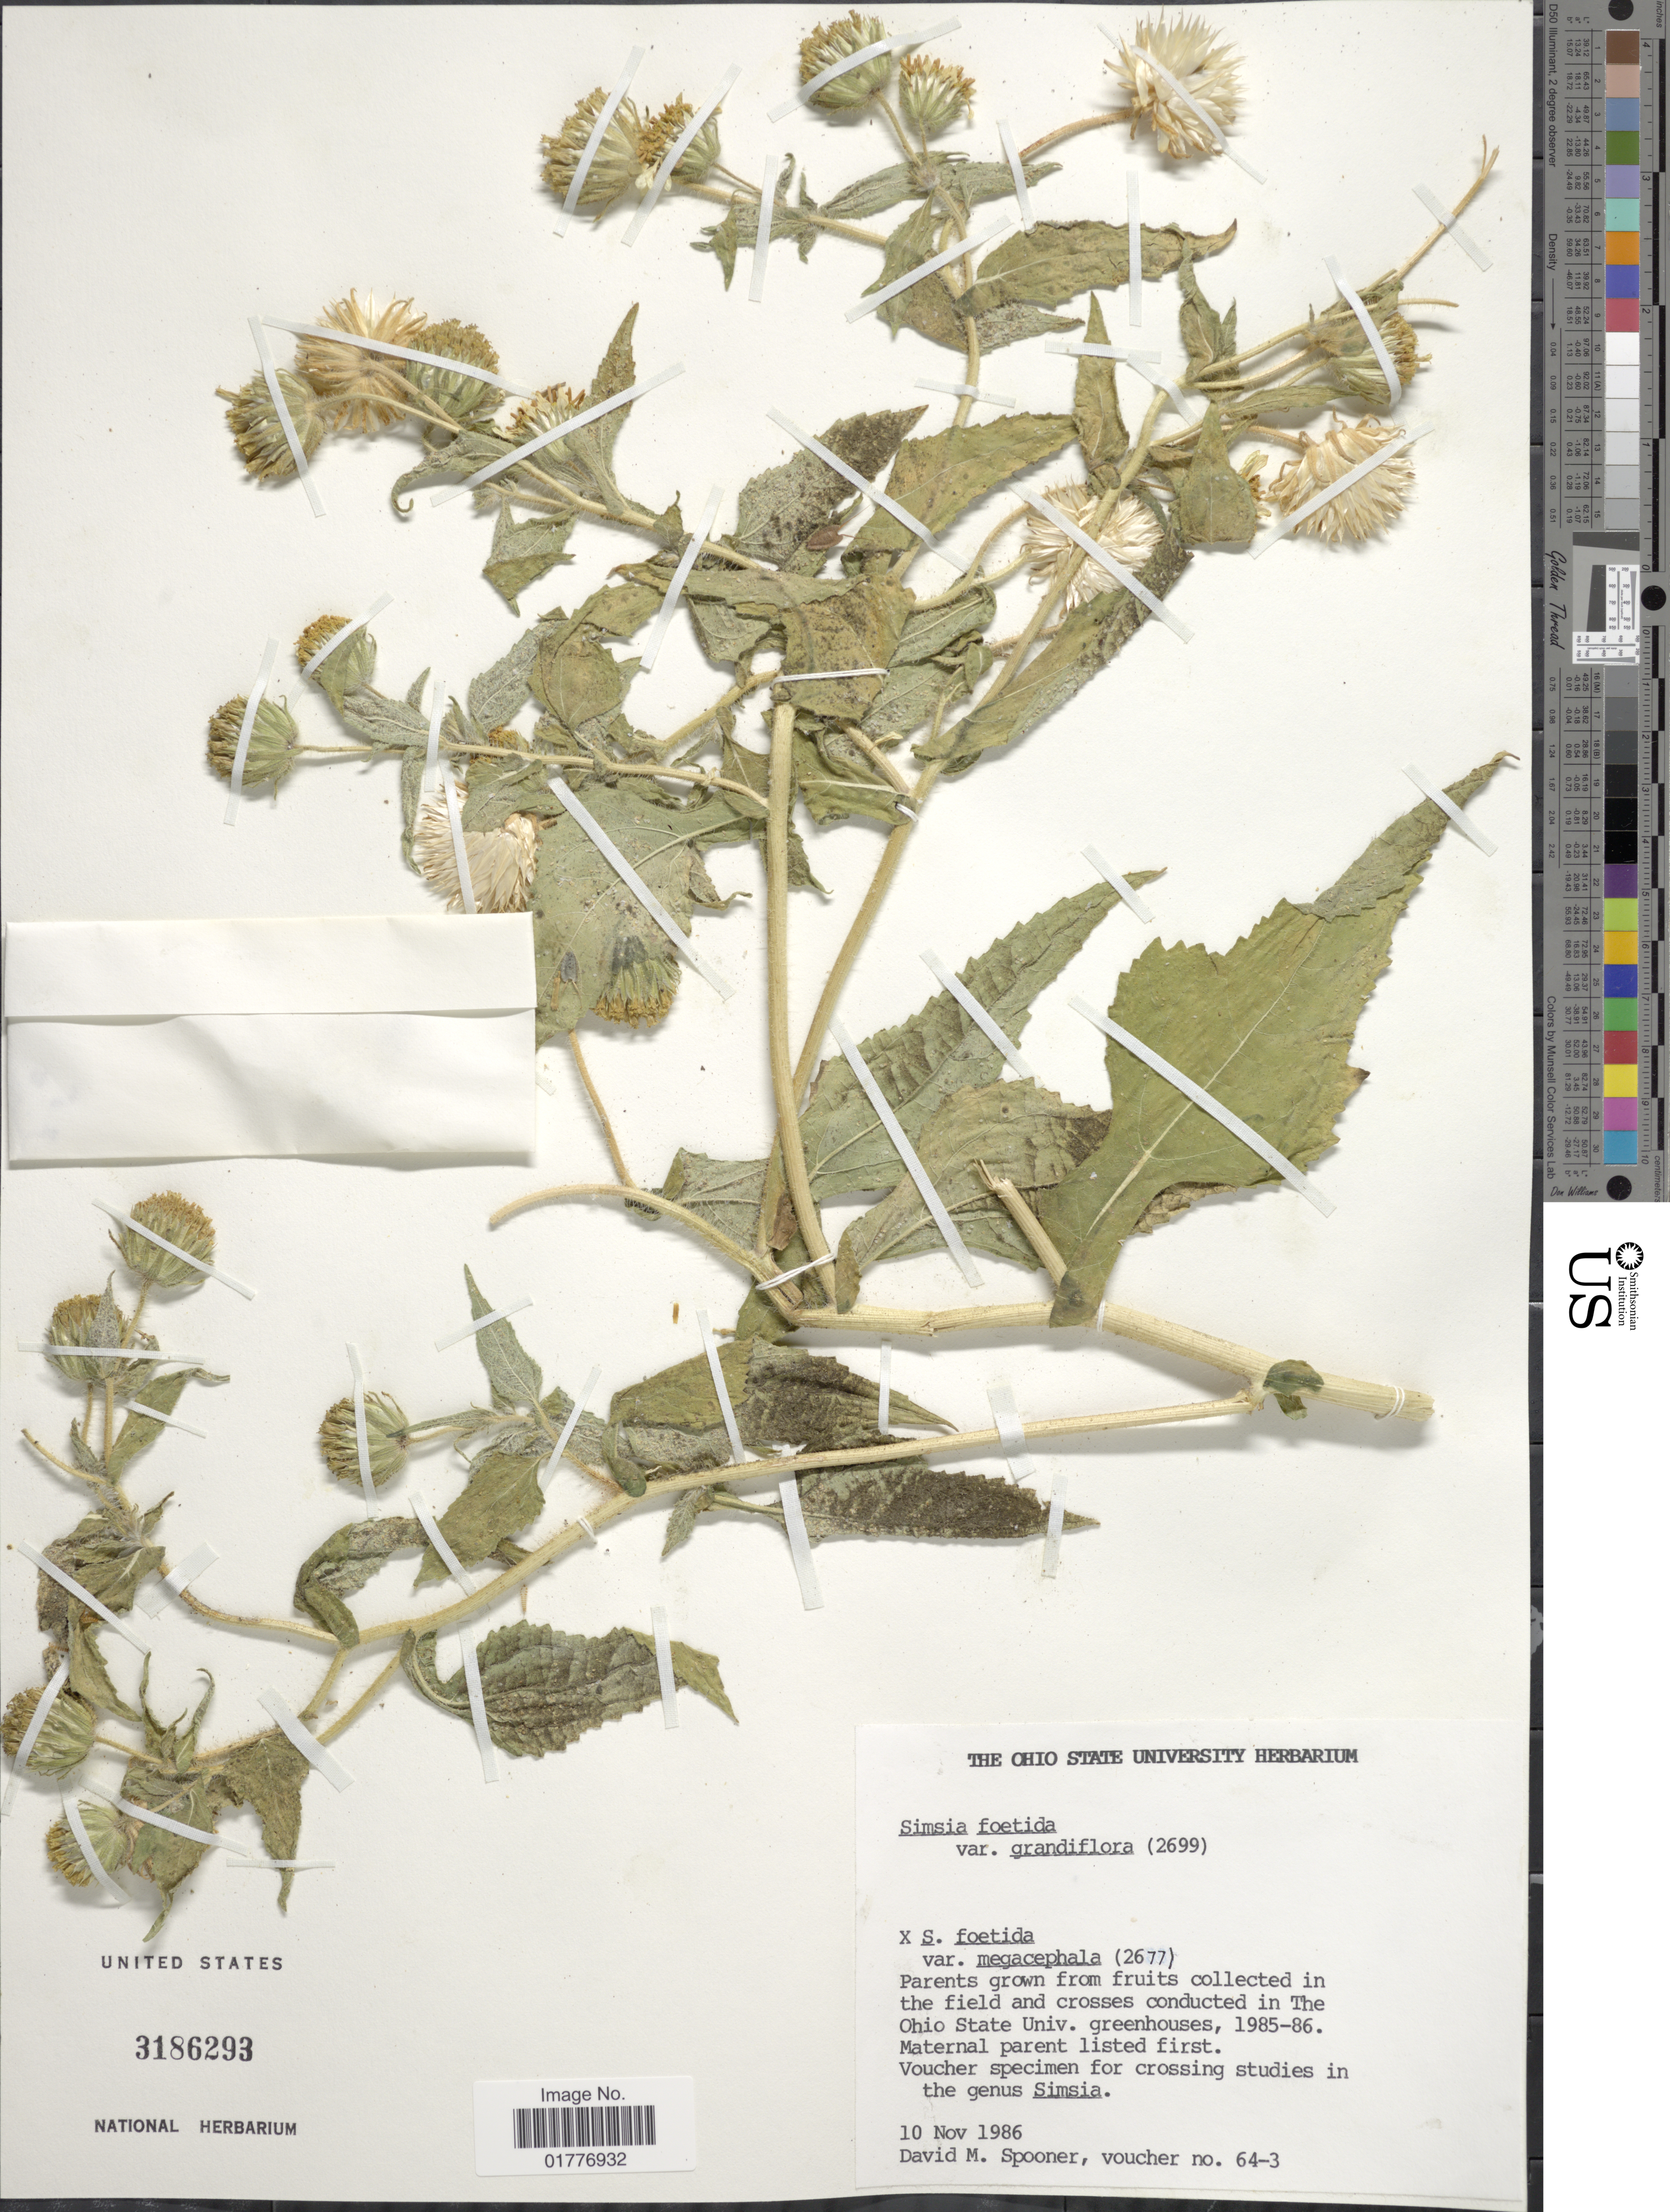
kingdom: Plantae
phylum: Tracheophyta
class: Magnoliopsida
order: Asterales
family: Asteraceae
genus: Simsia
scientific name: Simsia foetida var. grandiflora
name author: (Benth.) D.M. Spooner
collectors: D. Spooner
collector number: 64-3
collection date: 1986-11-10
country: United States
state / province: Ohio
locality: In the field and crosses conducted in The Ohio State Univ. greenhouses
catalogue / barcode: US 3186293